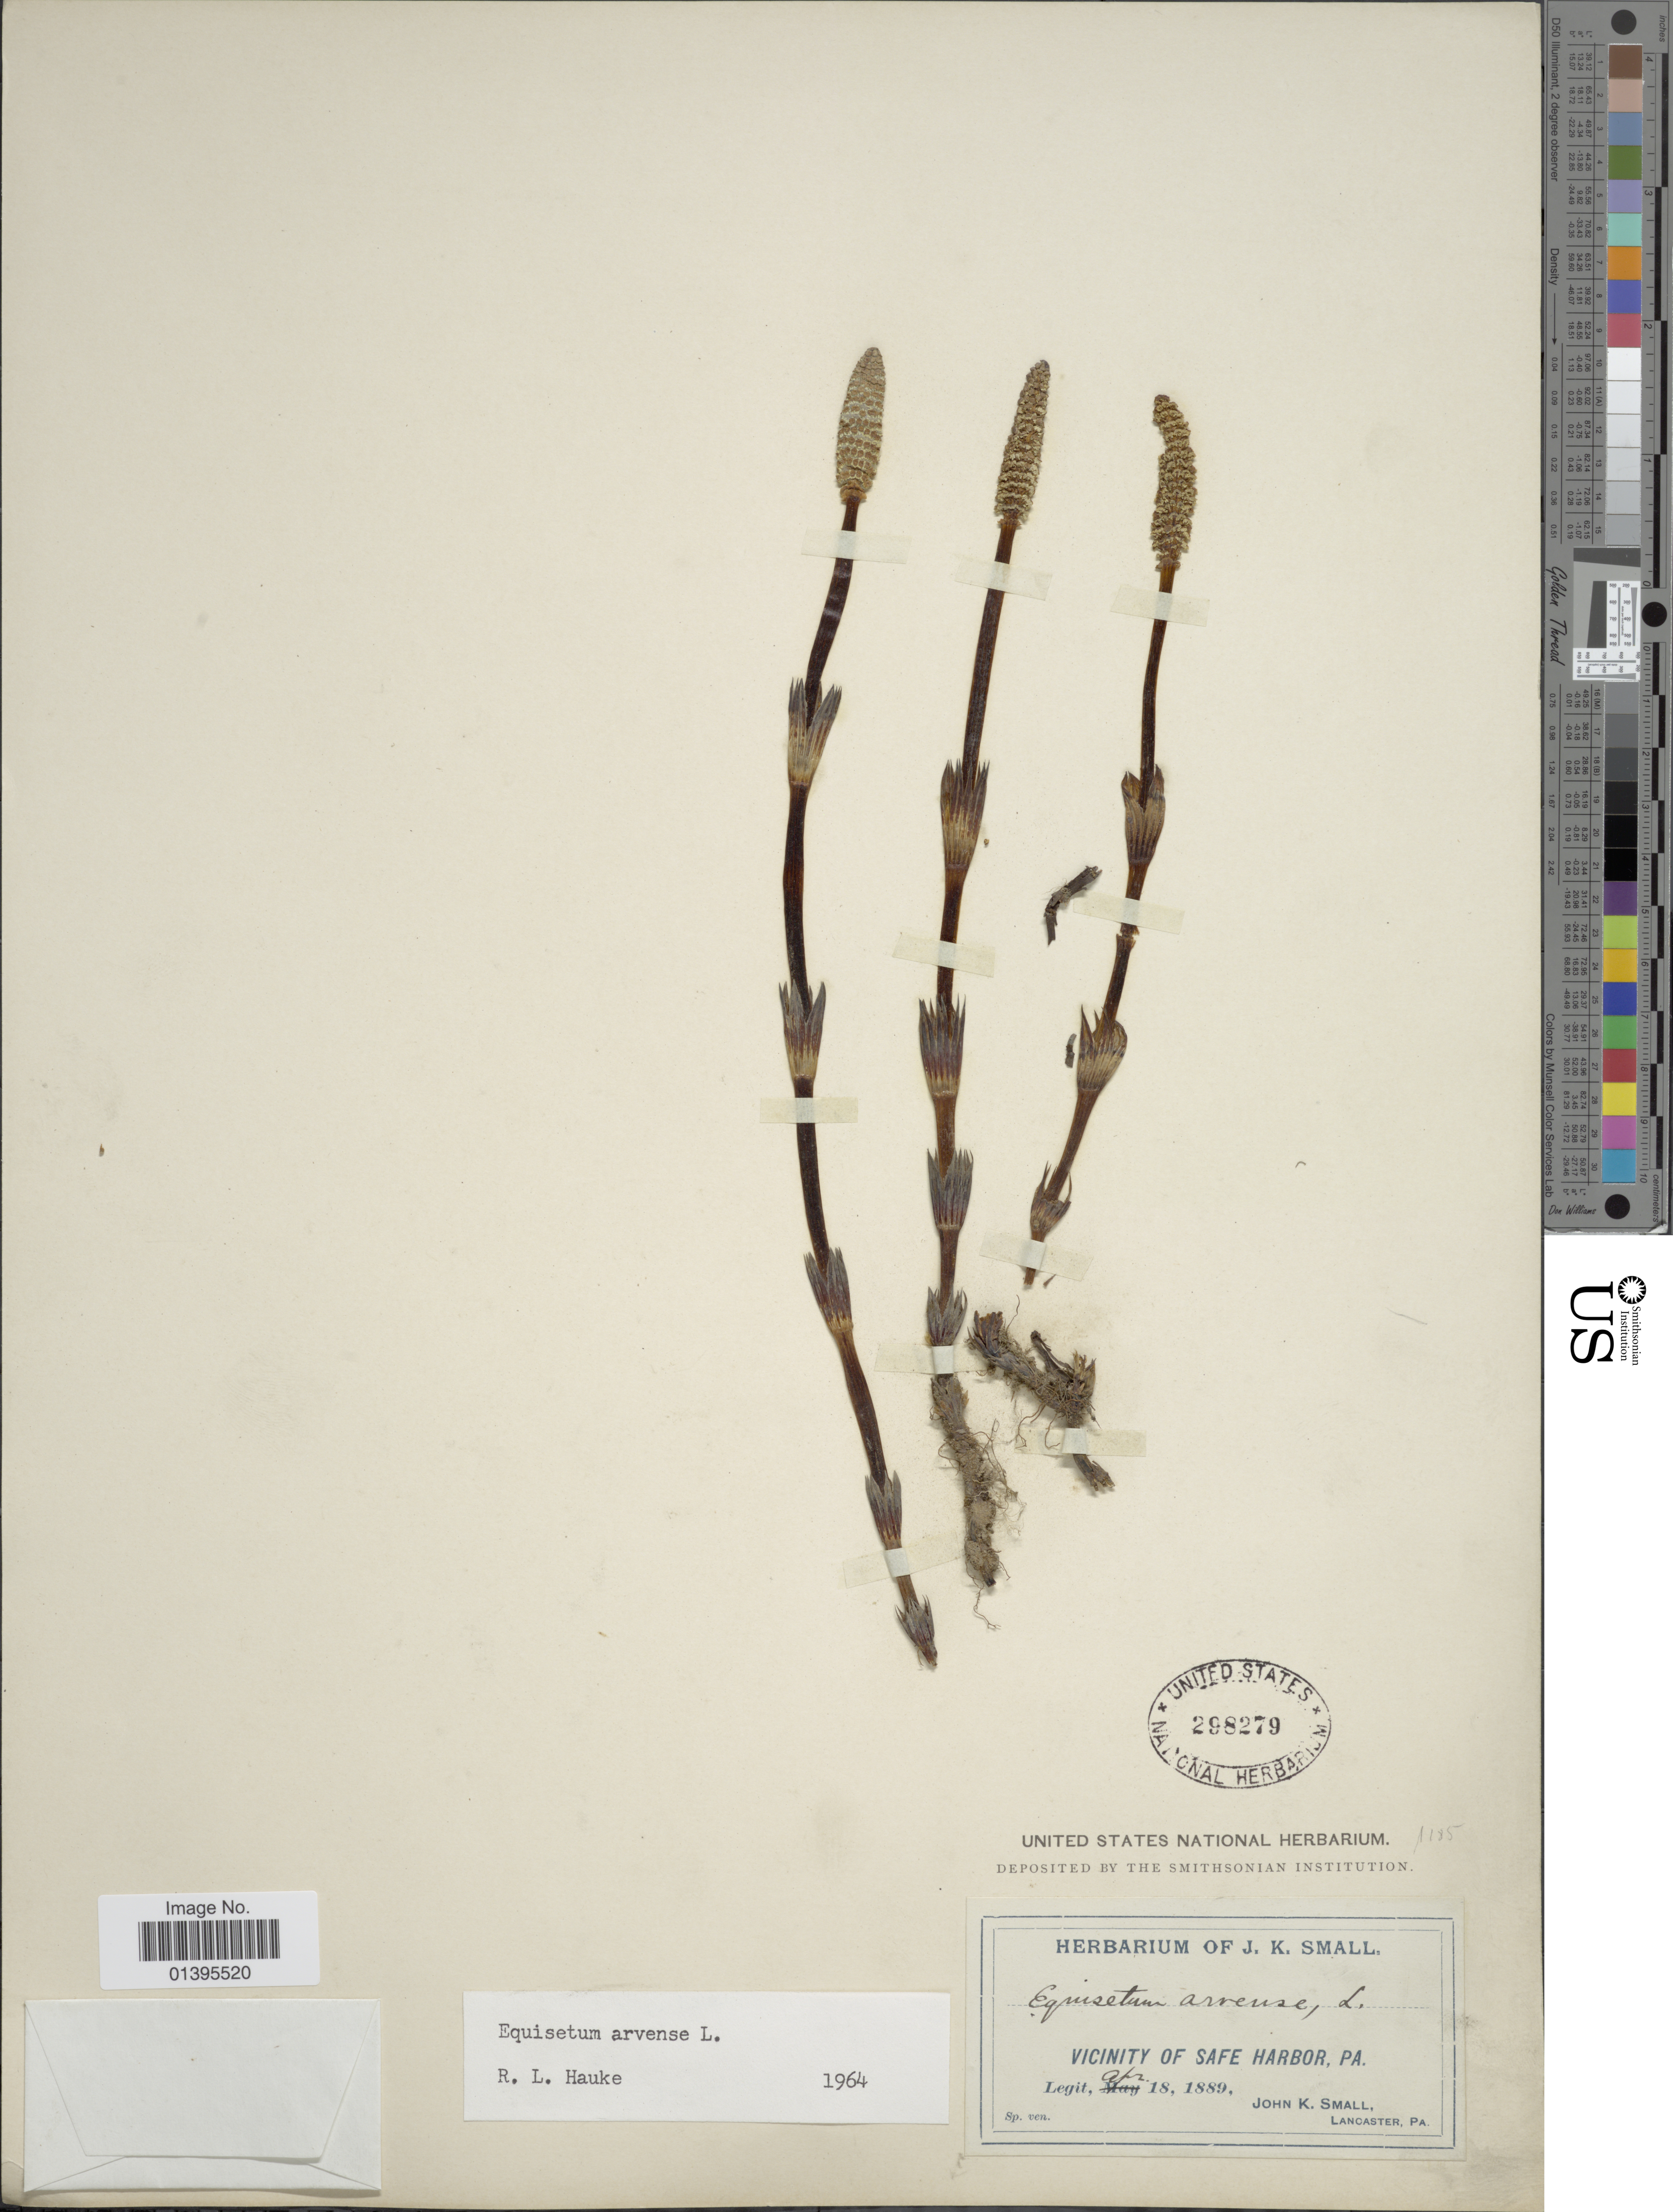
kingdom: Plantae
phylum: Tracheophyta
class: Polypodiopsida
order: Equisetales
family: Equisetaceae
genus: Equisetum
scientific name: Equisetum arvense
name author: L.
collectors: J. K. Small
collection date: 1889-04-18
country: United States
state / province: Pennsylvania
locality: Vicinity of Safe Harbor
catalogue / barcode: US 298279